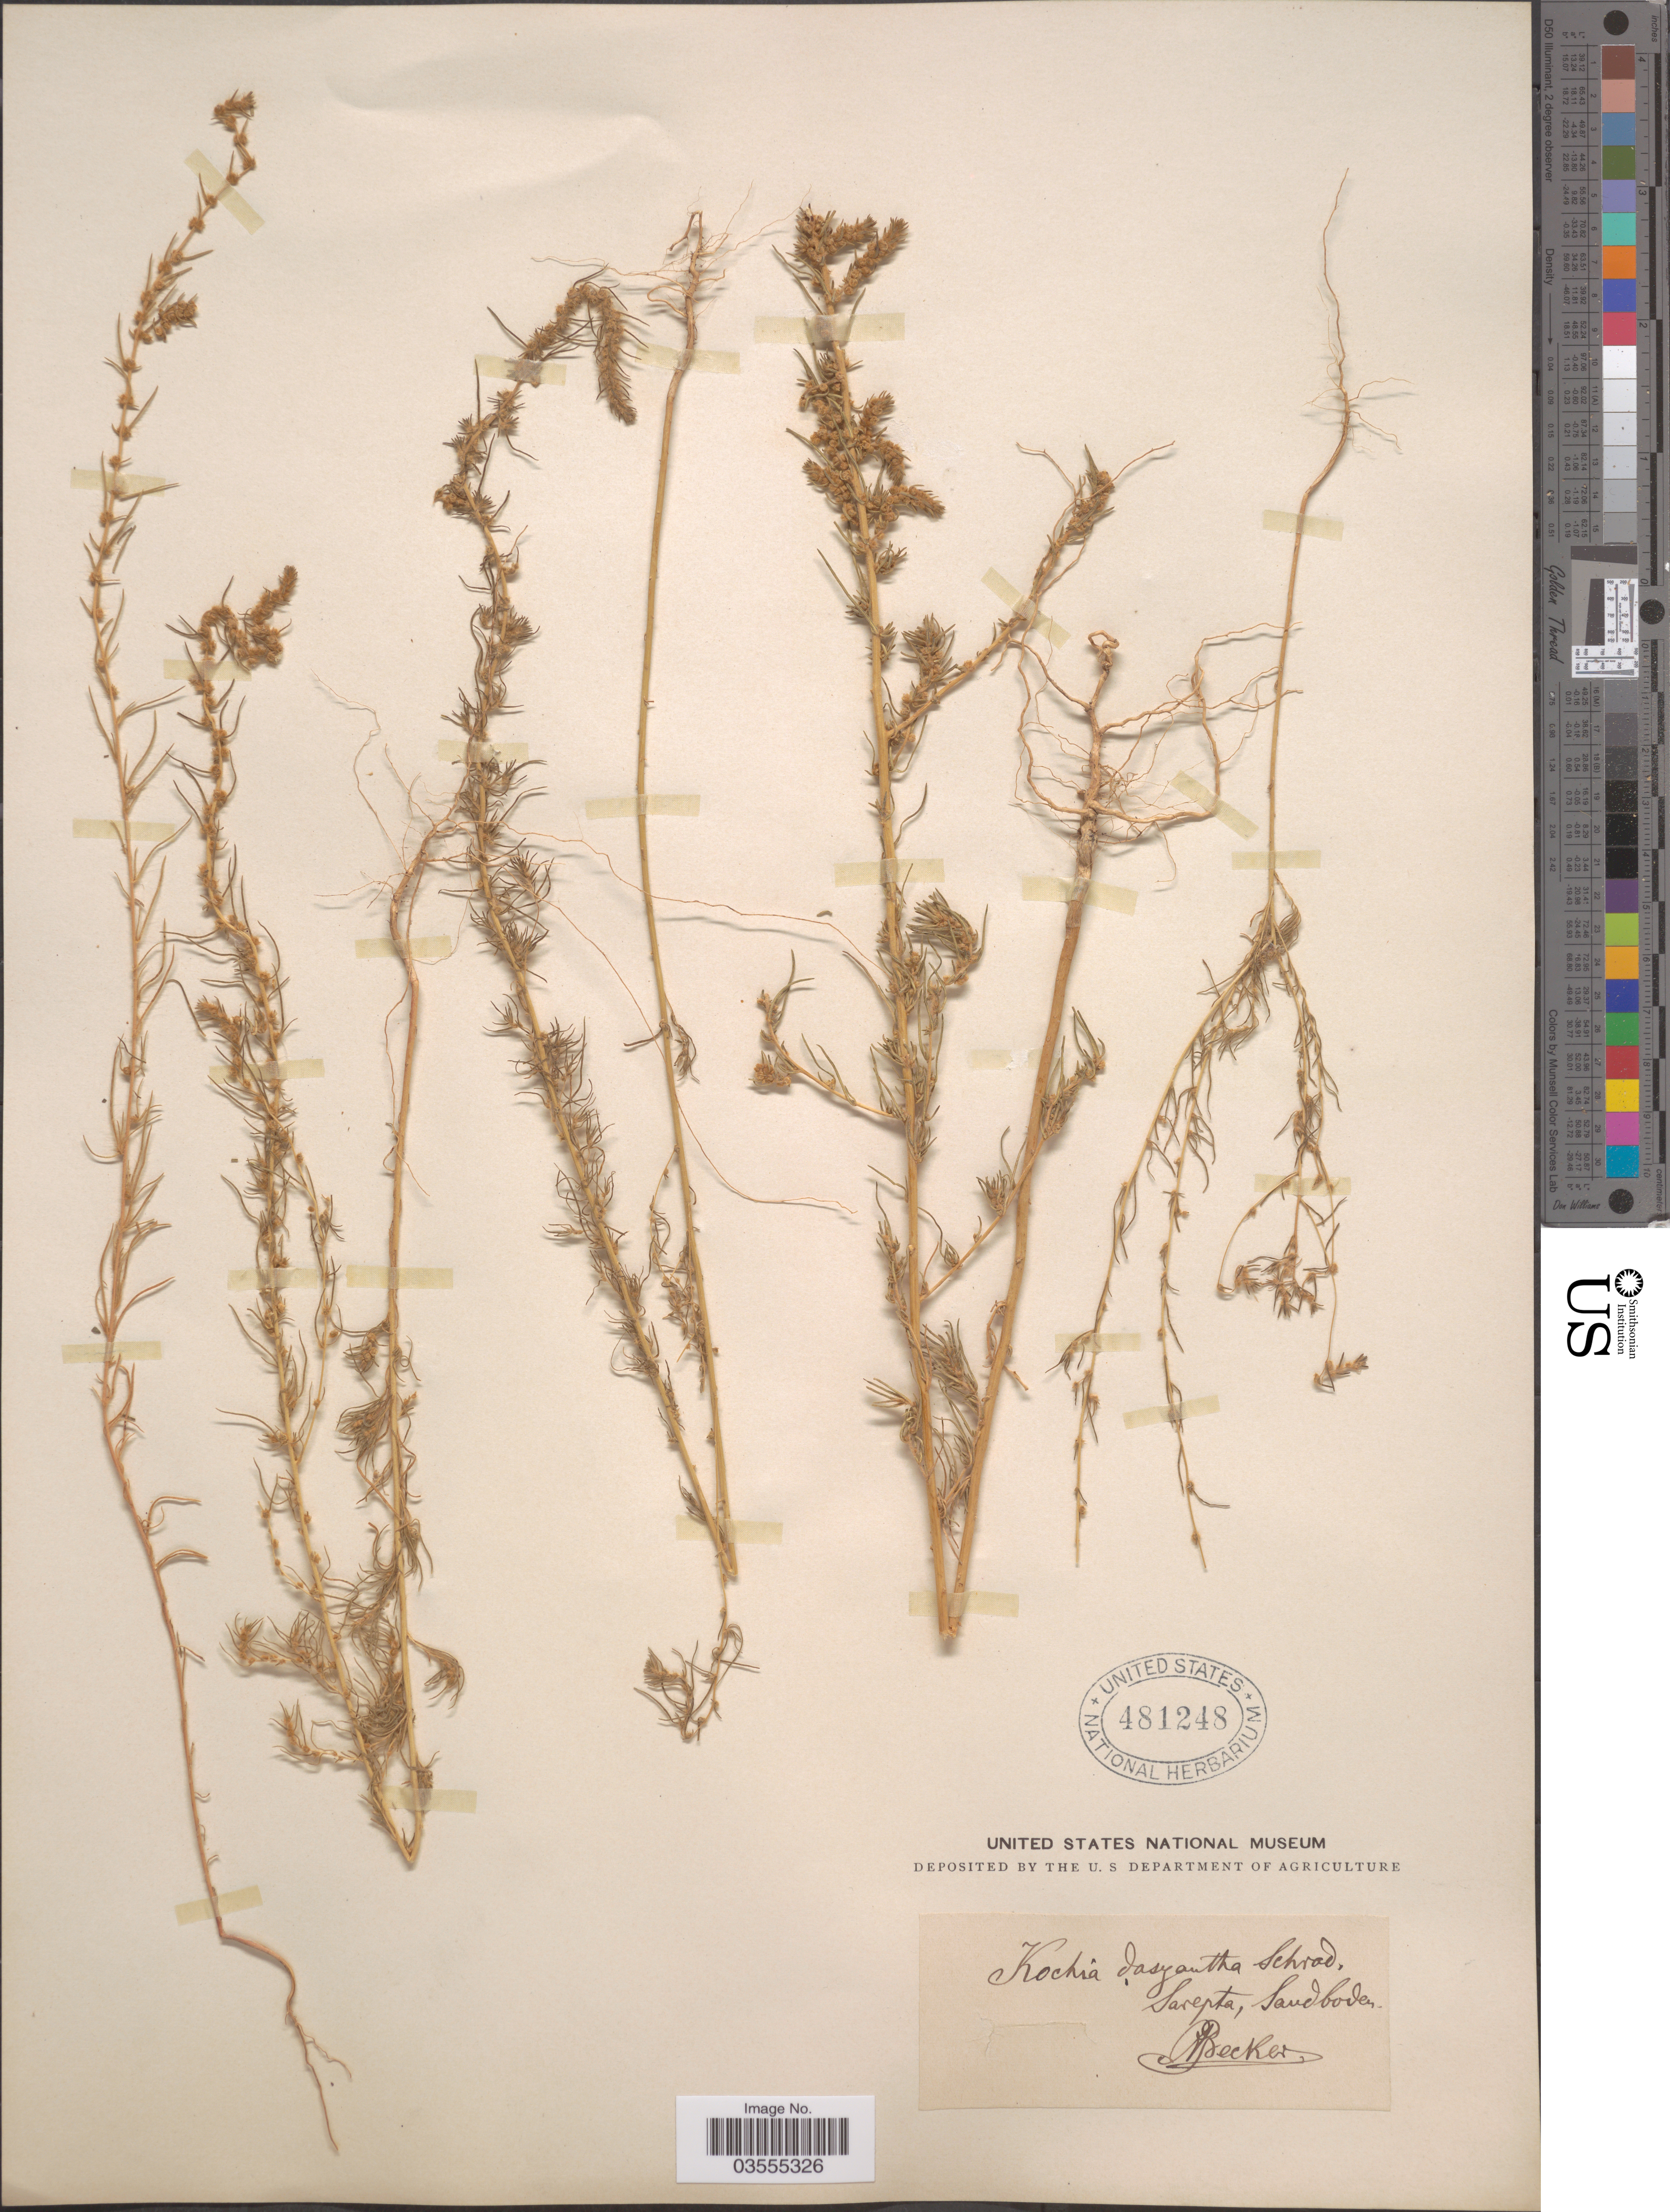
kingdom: Plantae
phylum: Tracheophyta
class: Magnoliopsida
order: Caryophyllales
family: Amaranthaceae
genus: Bassia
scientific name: Bassia laniflora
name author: (S.G. Gmel.) A.J. Scott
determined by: Strong, Mark T., (BOT), Smithsonian Institution - National Museum of Natural History (UNITED STATES)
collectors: A. Becker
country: Russian Federation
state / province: Volgograd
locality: Sarepta, sandboden.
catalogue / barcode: US 481248